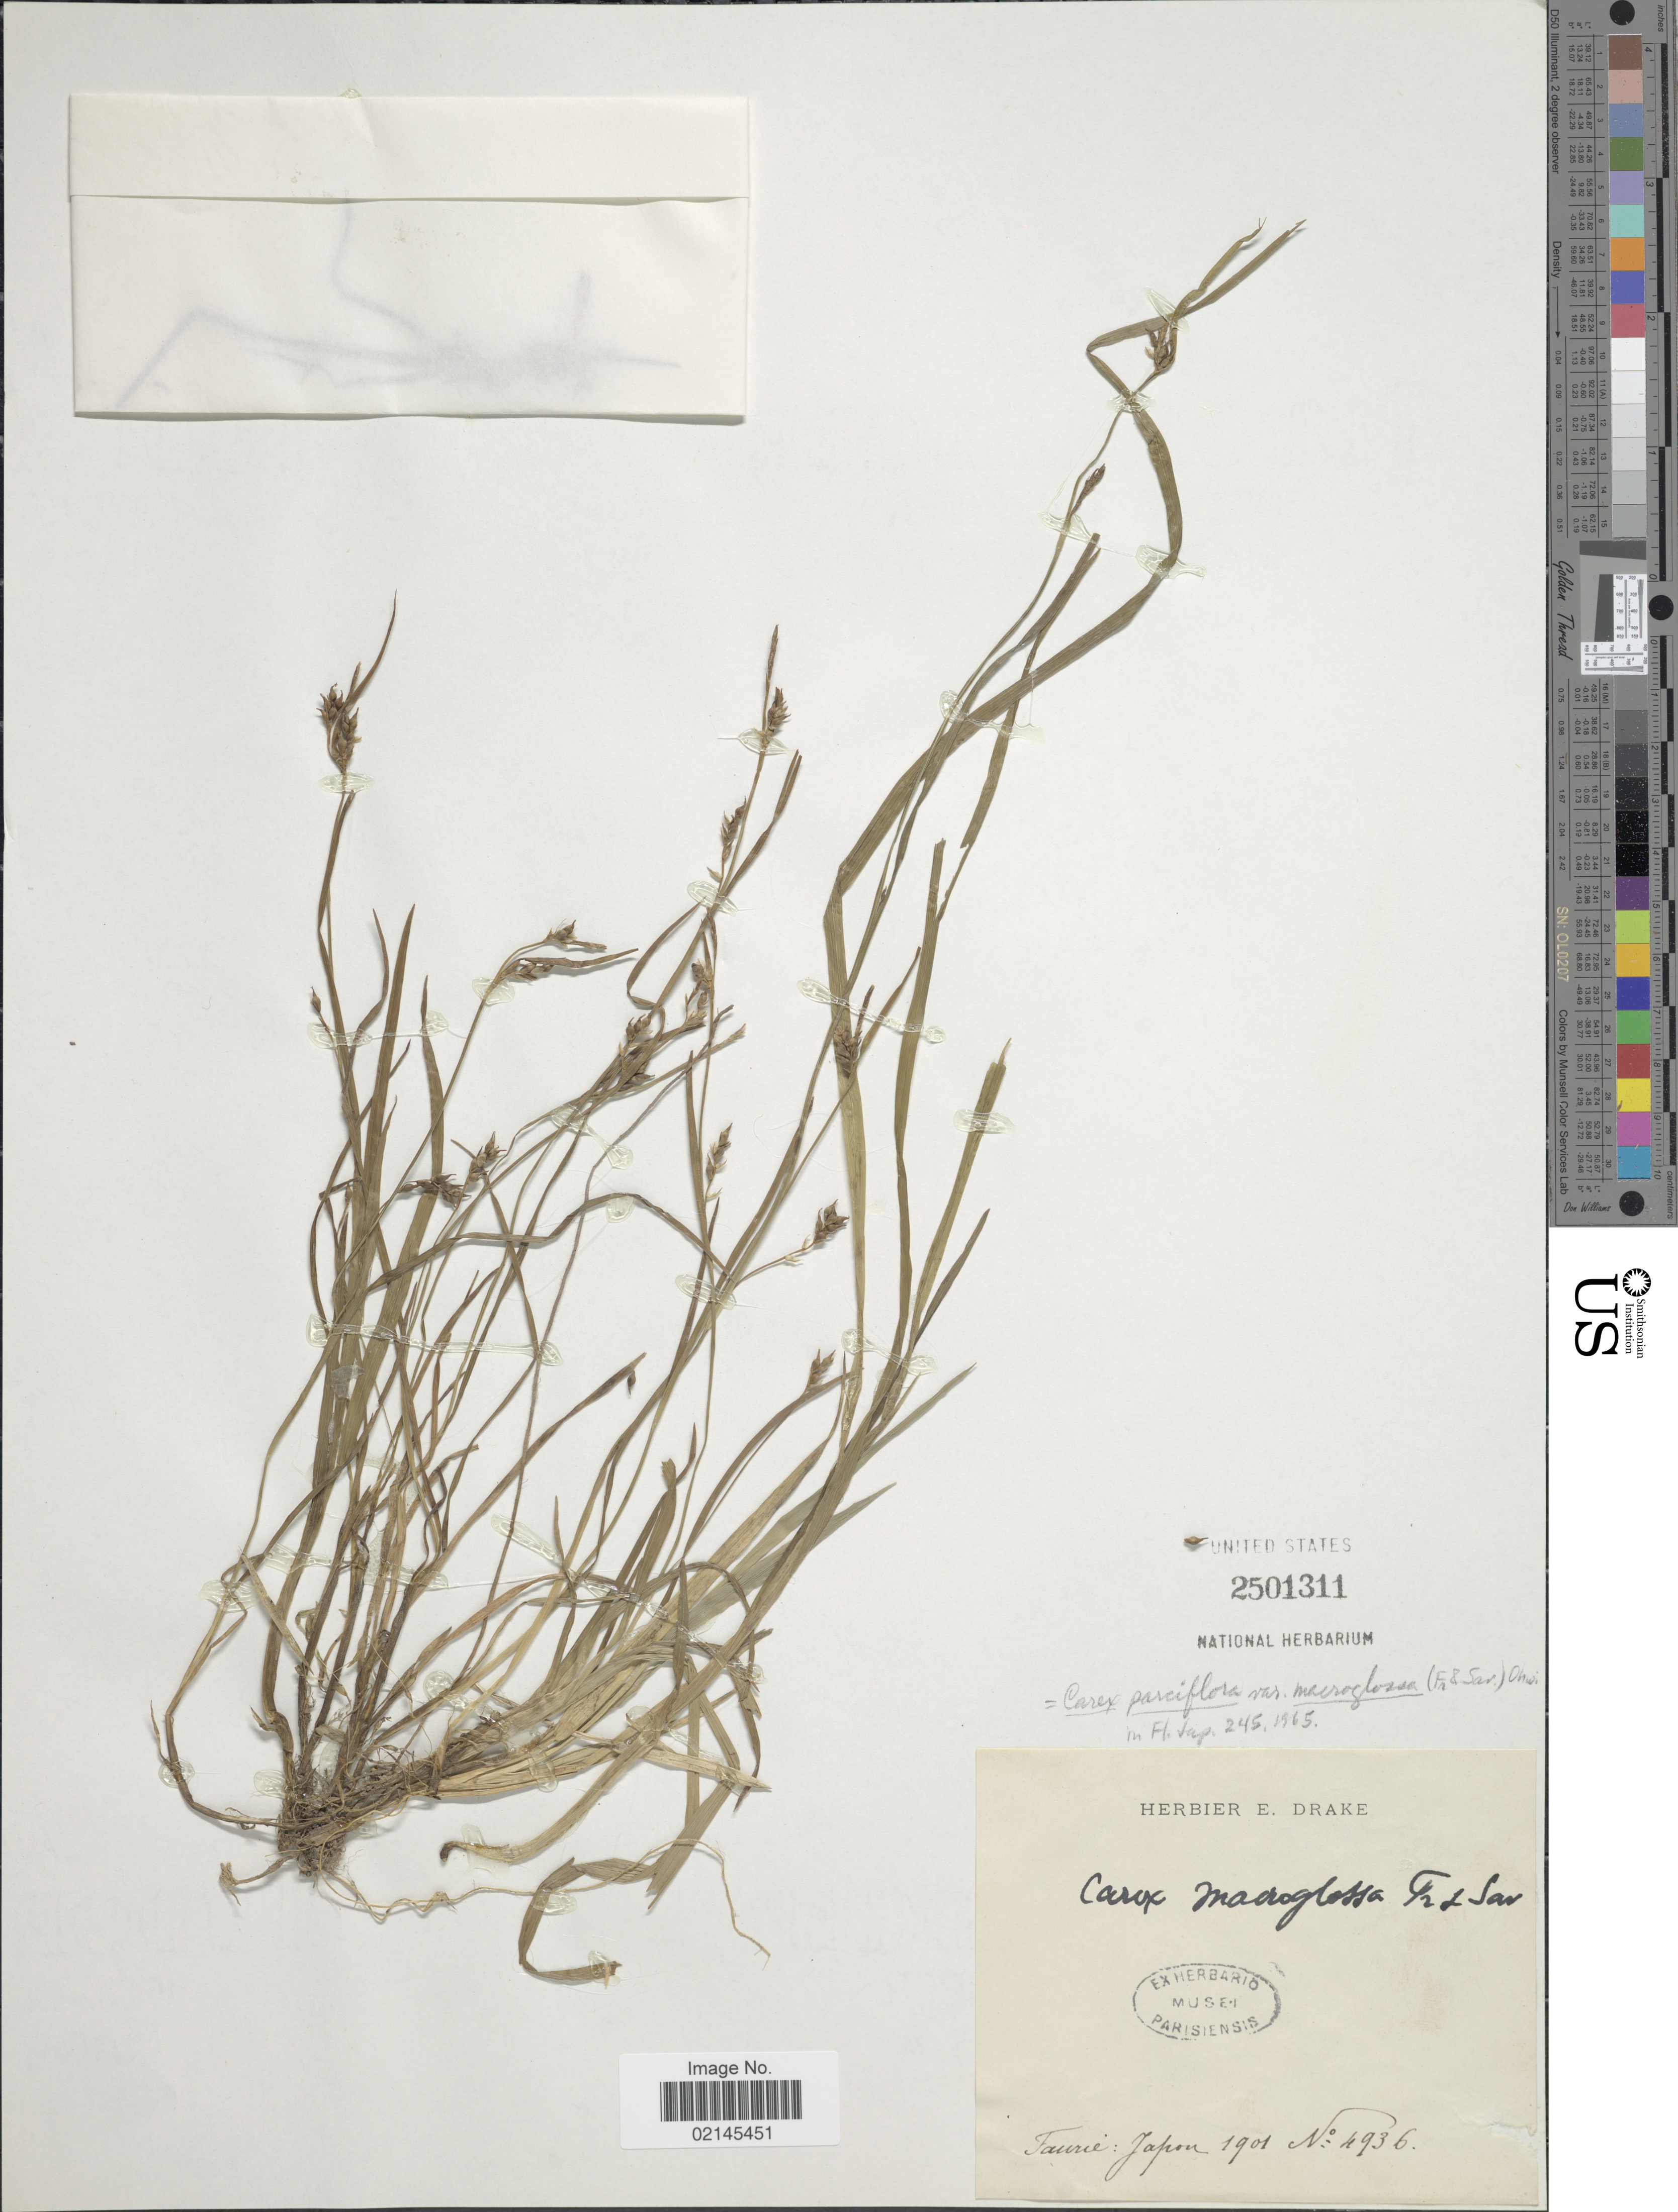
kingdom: Plantae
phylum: Tracheophyta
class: Liliopsida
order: Poales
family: Cyperaceae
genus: Carex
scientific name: Carex parciflora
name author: Boott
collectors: -. Faurie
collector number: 4936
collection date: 1901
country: Japan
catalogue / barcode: US 2501311